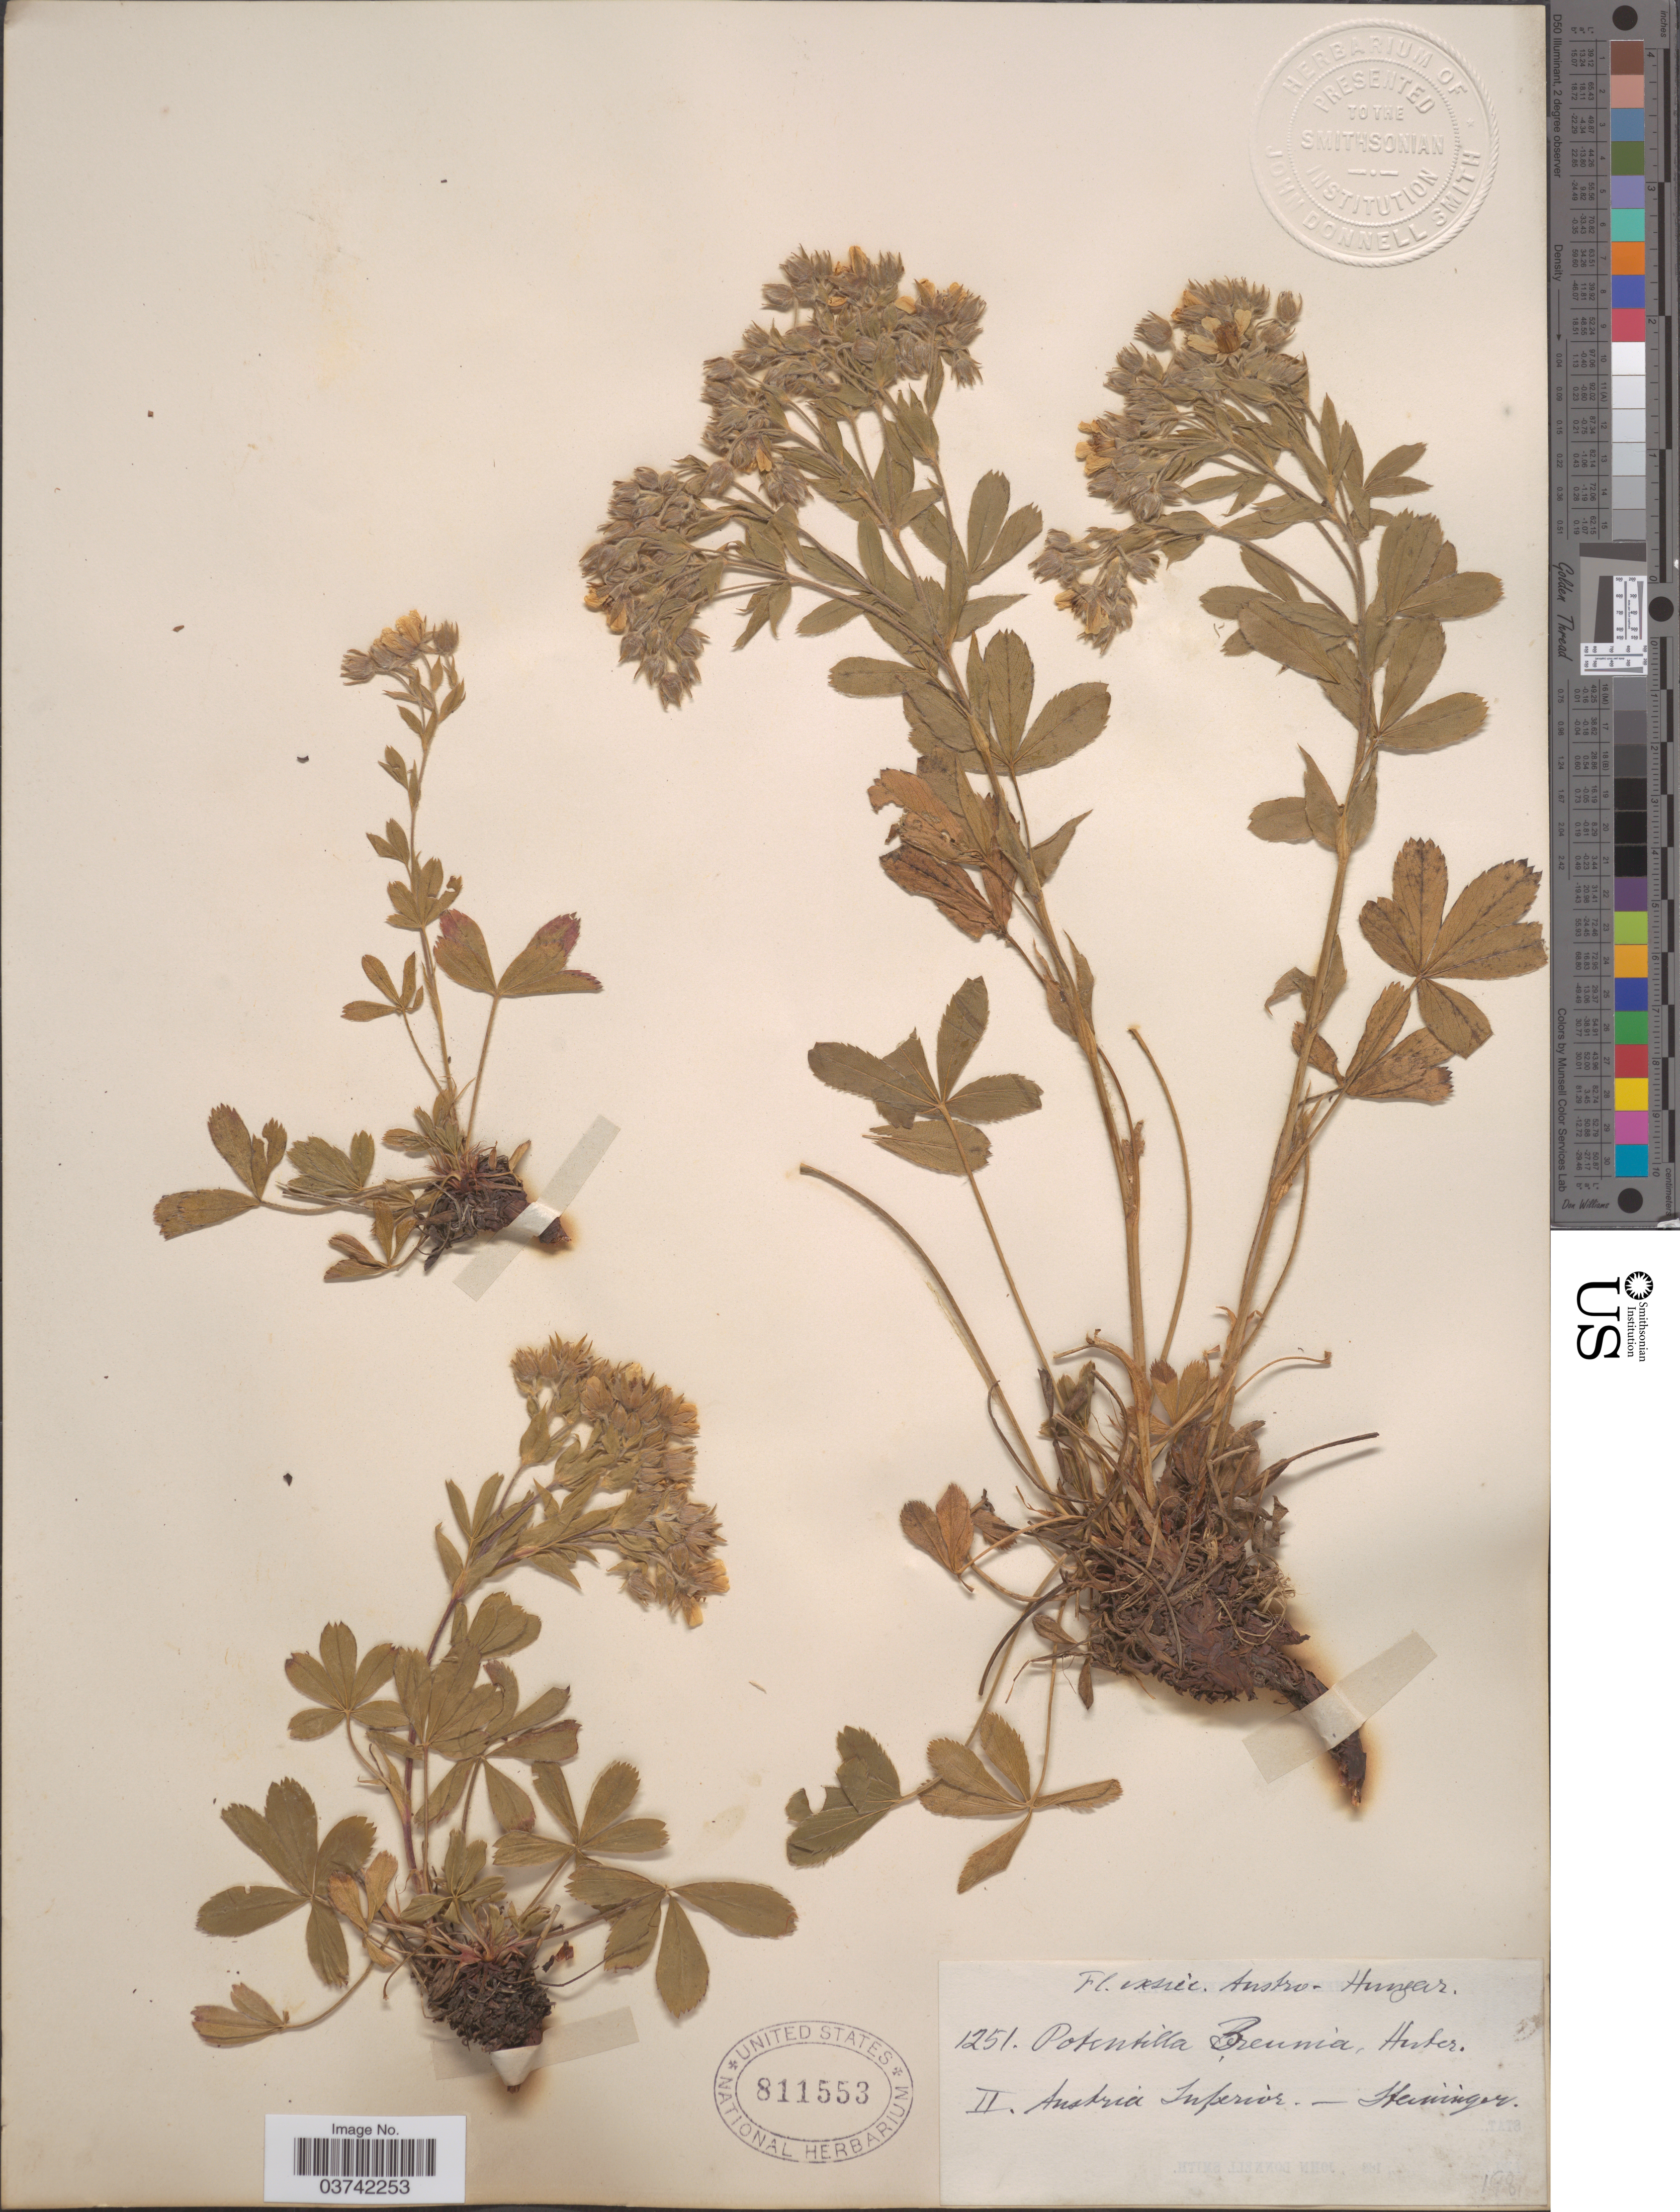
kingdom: Plantae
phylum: Tracheophyta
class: Magnoliopsida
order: Rosales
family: Rosaceae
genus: Potentilla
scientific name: Potentilla breunia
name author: Huter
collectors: -. Steininger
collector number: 1251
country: Austria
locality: Austro-Hungar. Austria Superior.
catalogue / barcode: US 811553